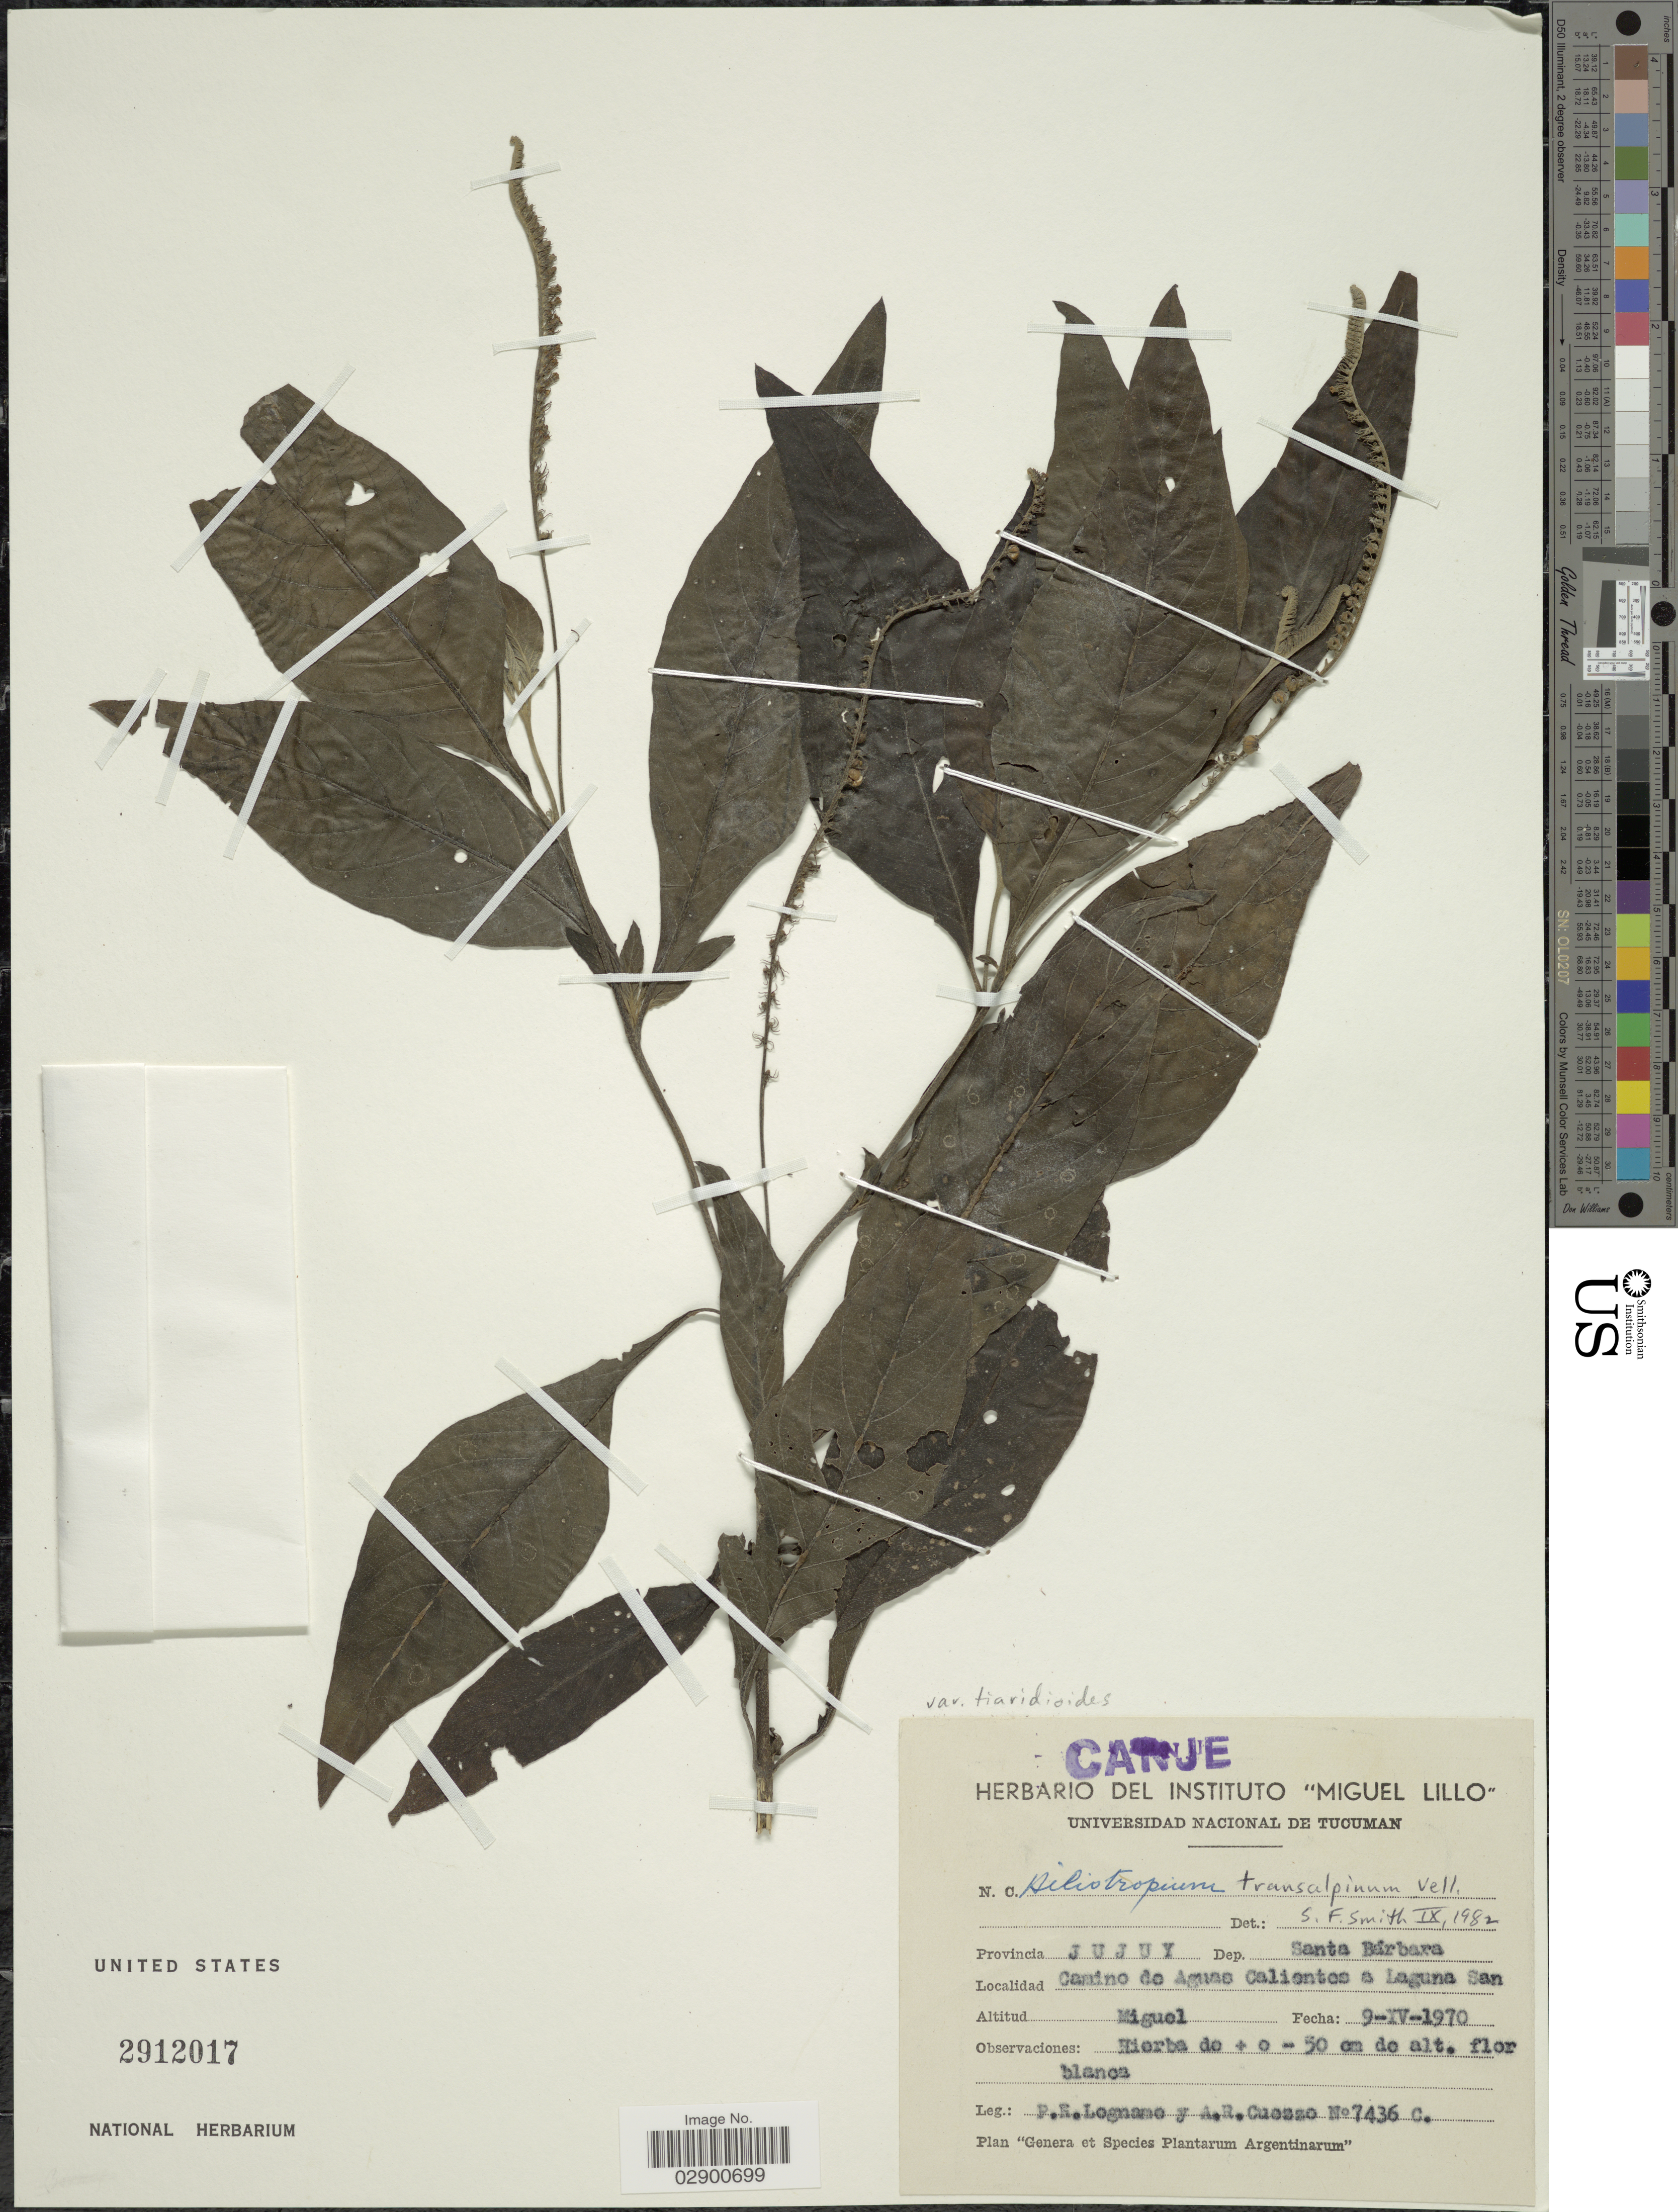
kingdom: Plantae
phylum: Tracheophyta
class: Magnoliopsida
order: Boraginales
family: Heliotropiaceae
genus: Heliotropium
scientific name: Heliotropium transalpinum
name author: Vell.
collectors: P. R. Legname & A. Cuezzo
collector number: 7436C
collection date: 1970-04-09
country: Argentina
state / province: Jujuy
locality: Dep. Santa Bárbara. Camino do Aguas Calientes a Laguna San Miguel.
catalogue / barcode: US 2912017